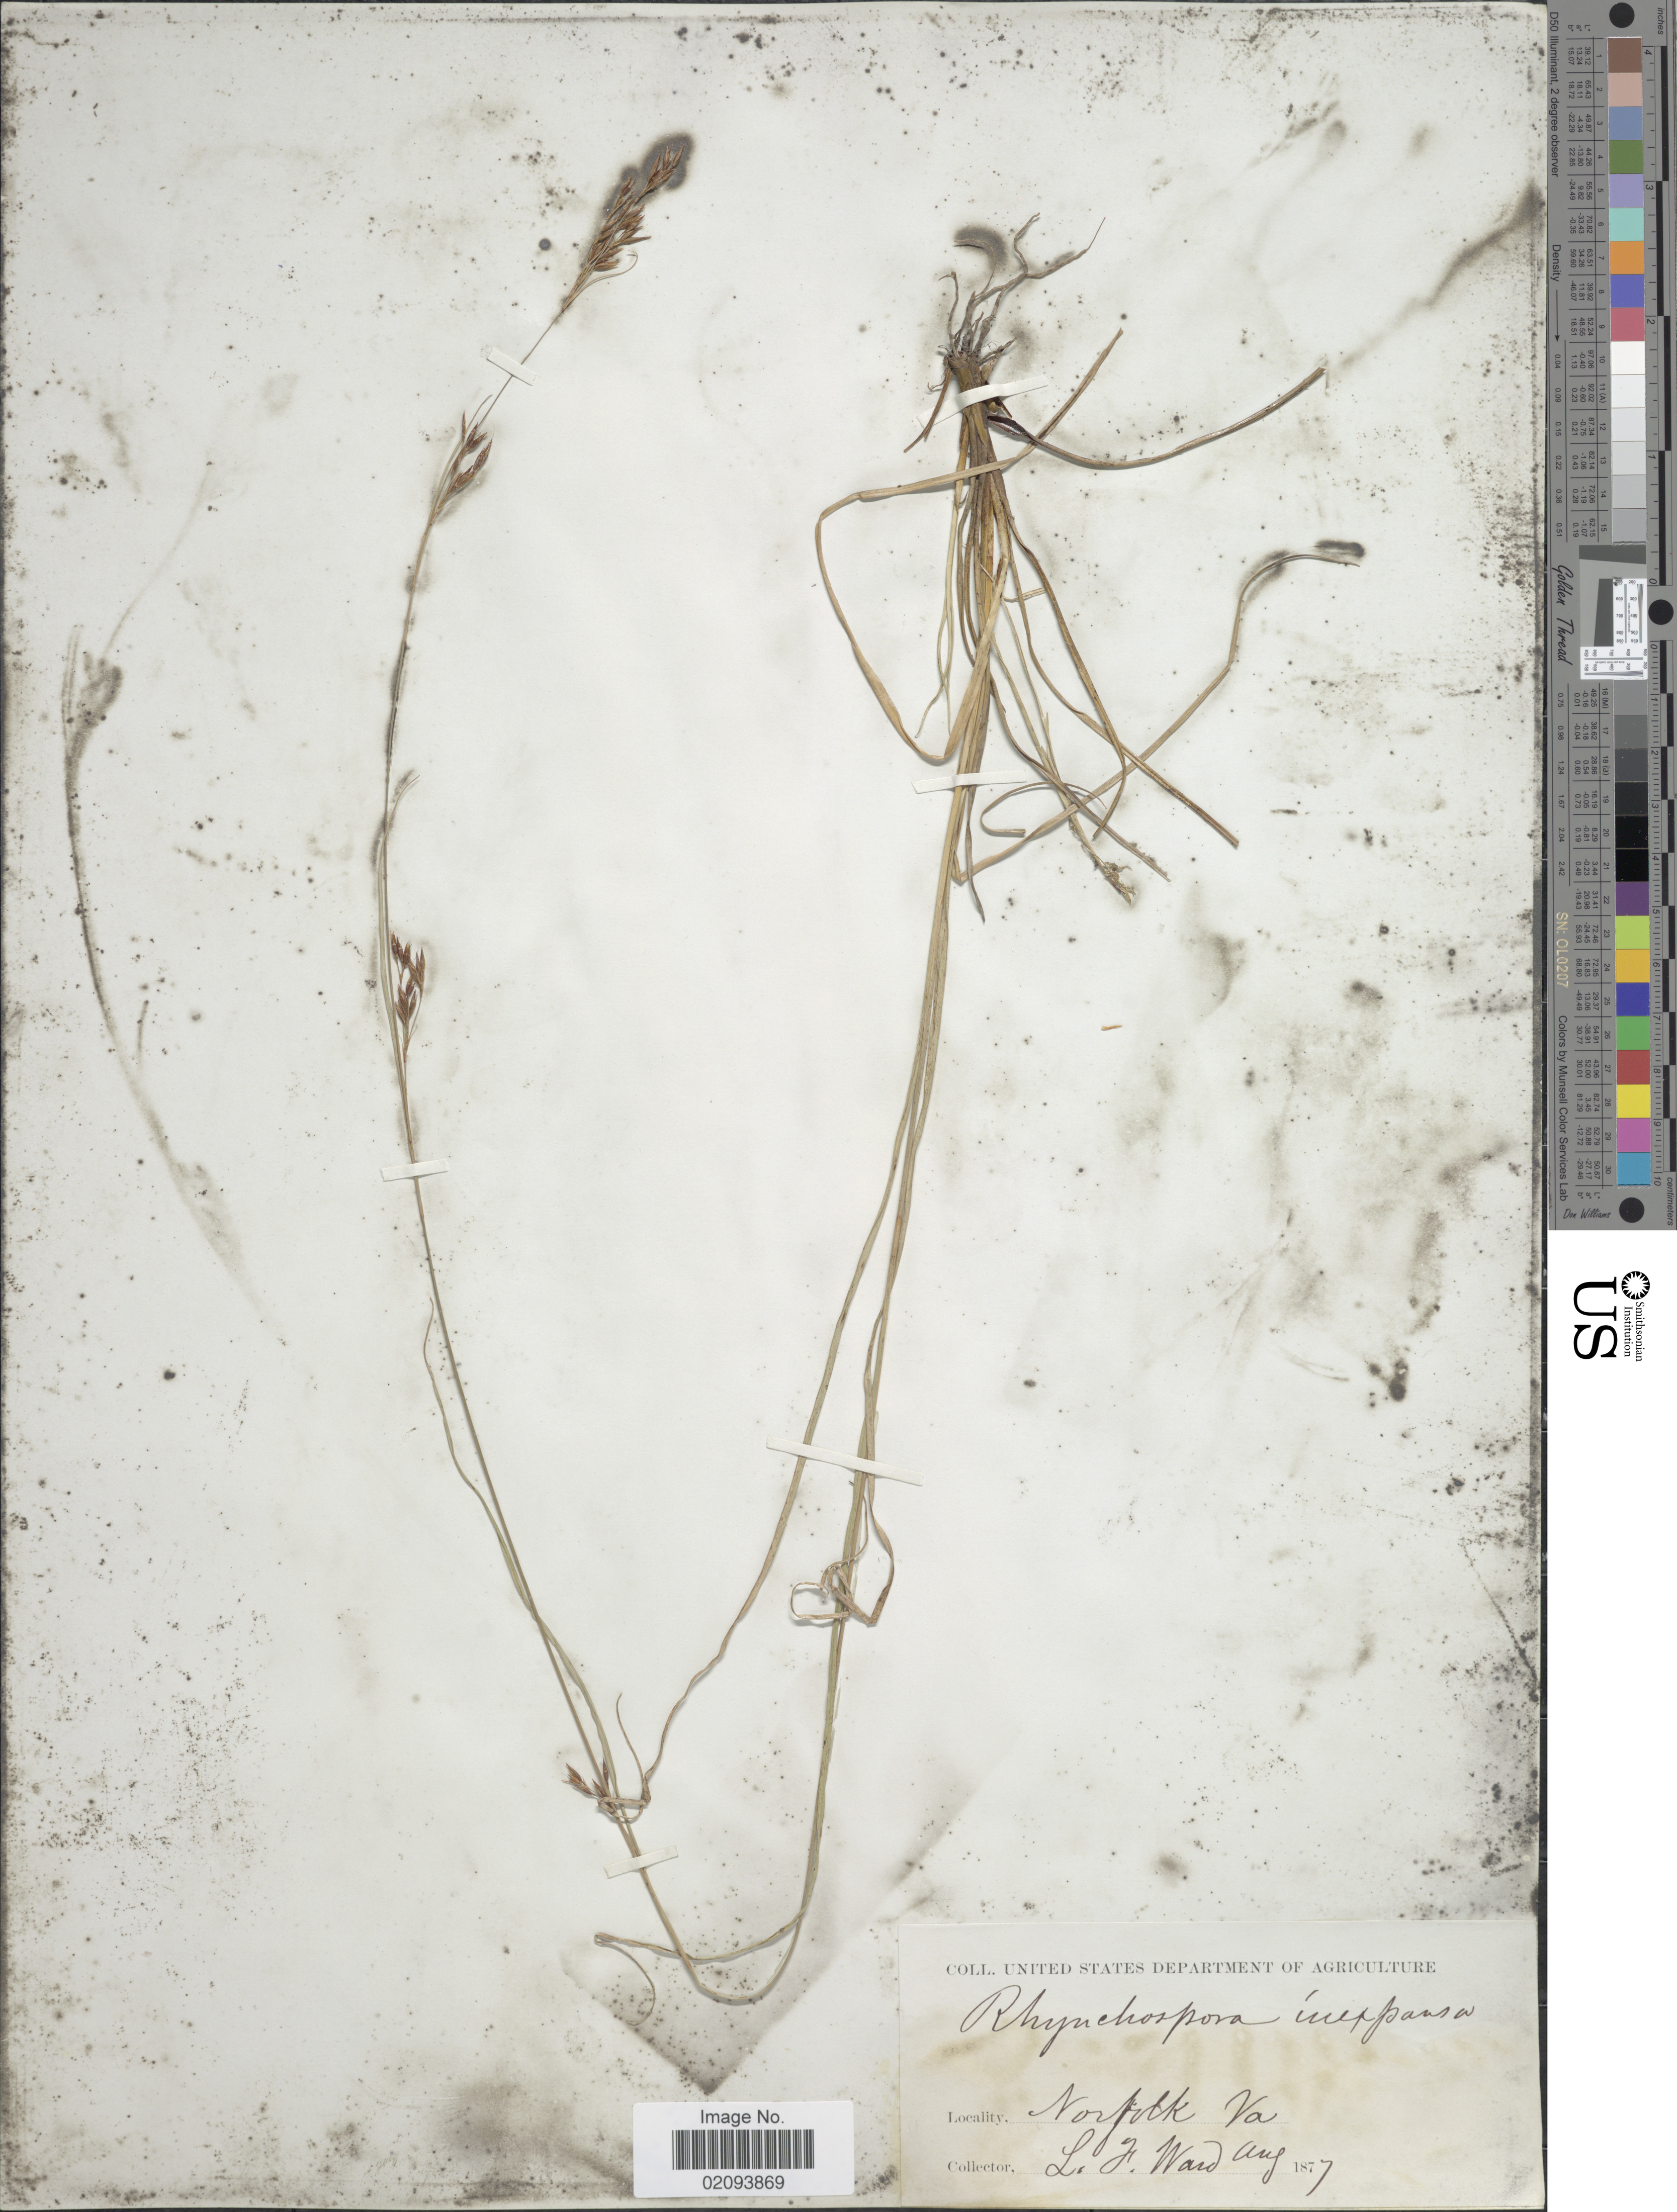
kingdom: Plantae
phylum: Tracheophyta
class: Liliopsida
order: Poales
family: Cyperaceae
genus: Rhynchospora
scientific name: Rhynchospora inexpansa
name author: (Michx.) Vahl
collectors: L. Ward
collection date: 1877-08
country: United States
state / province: Virginia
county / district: City of Norfolk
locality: Norfolk